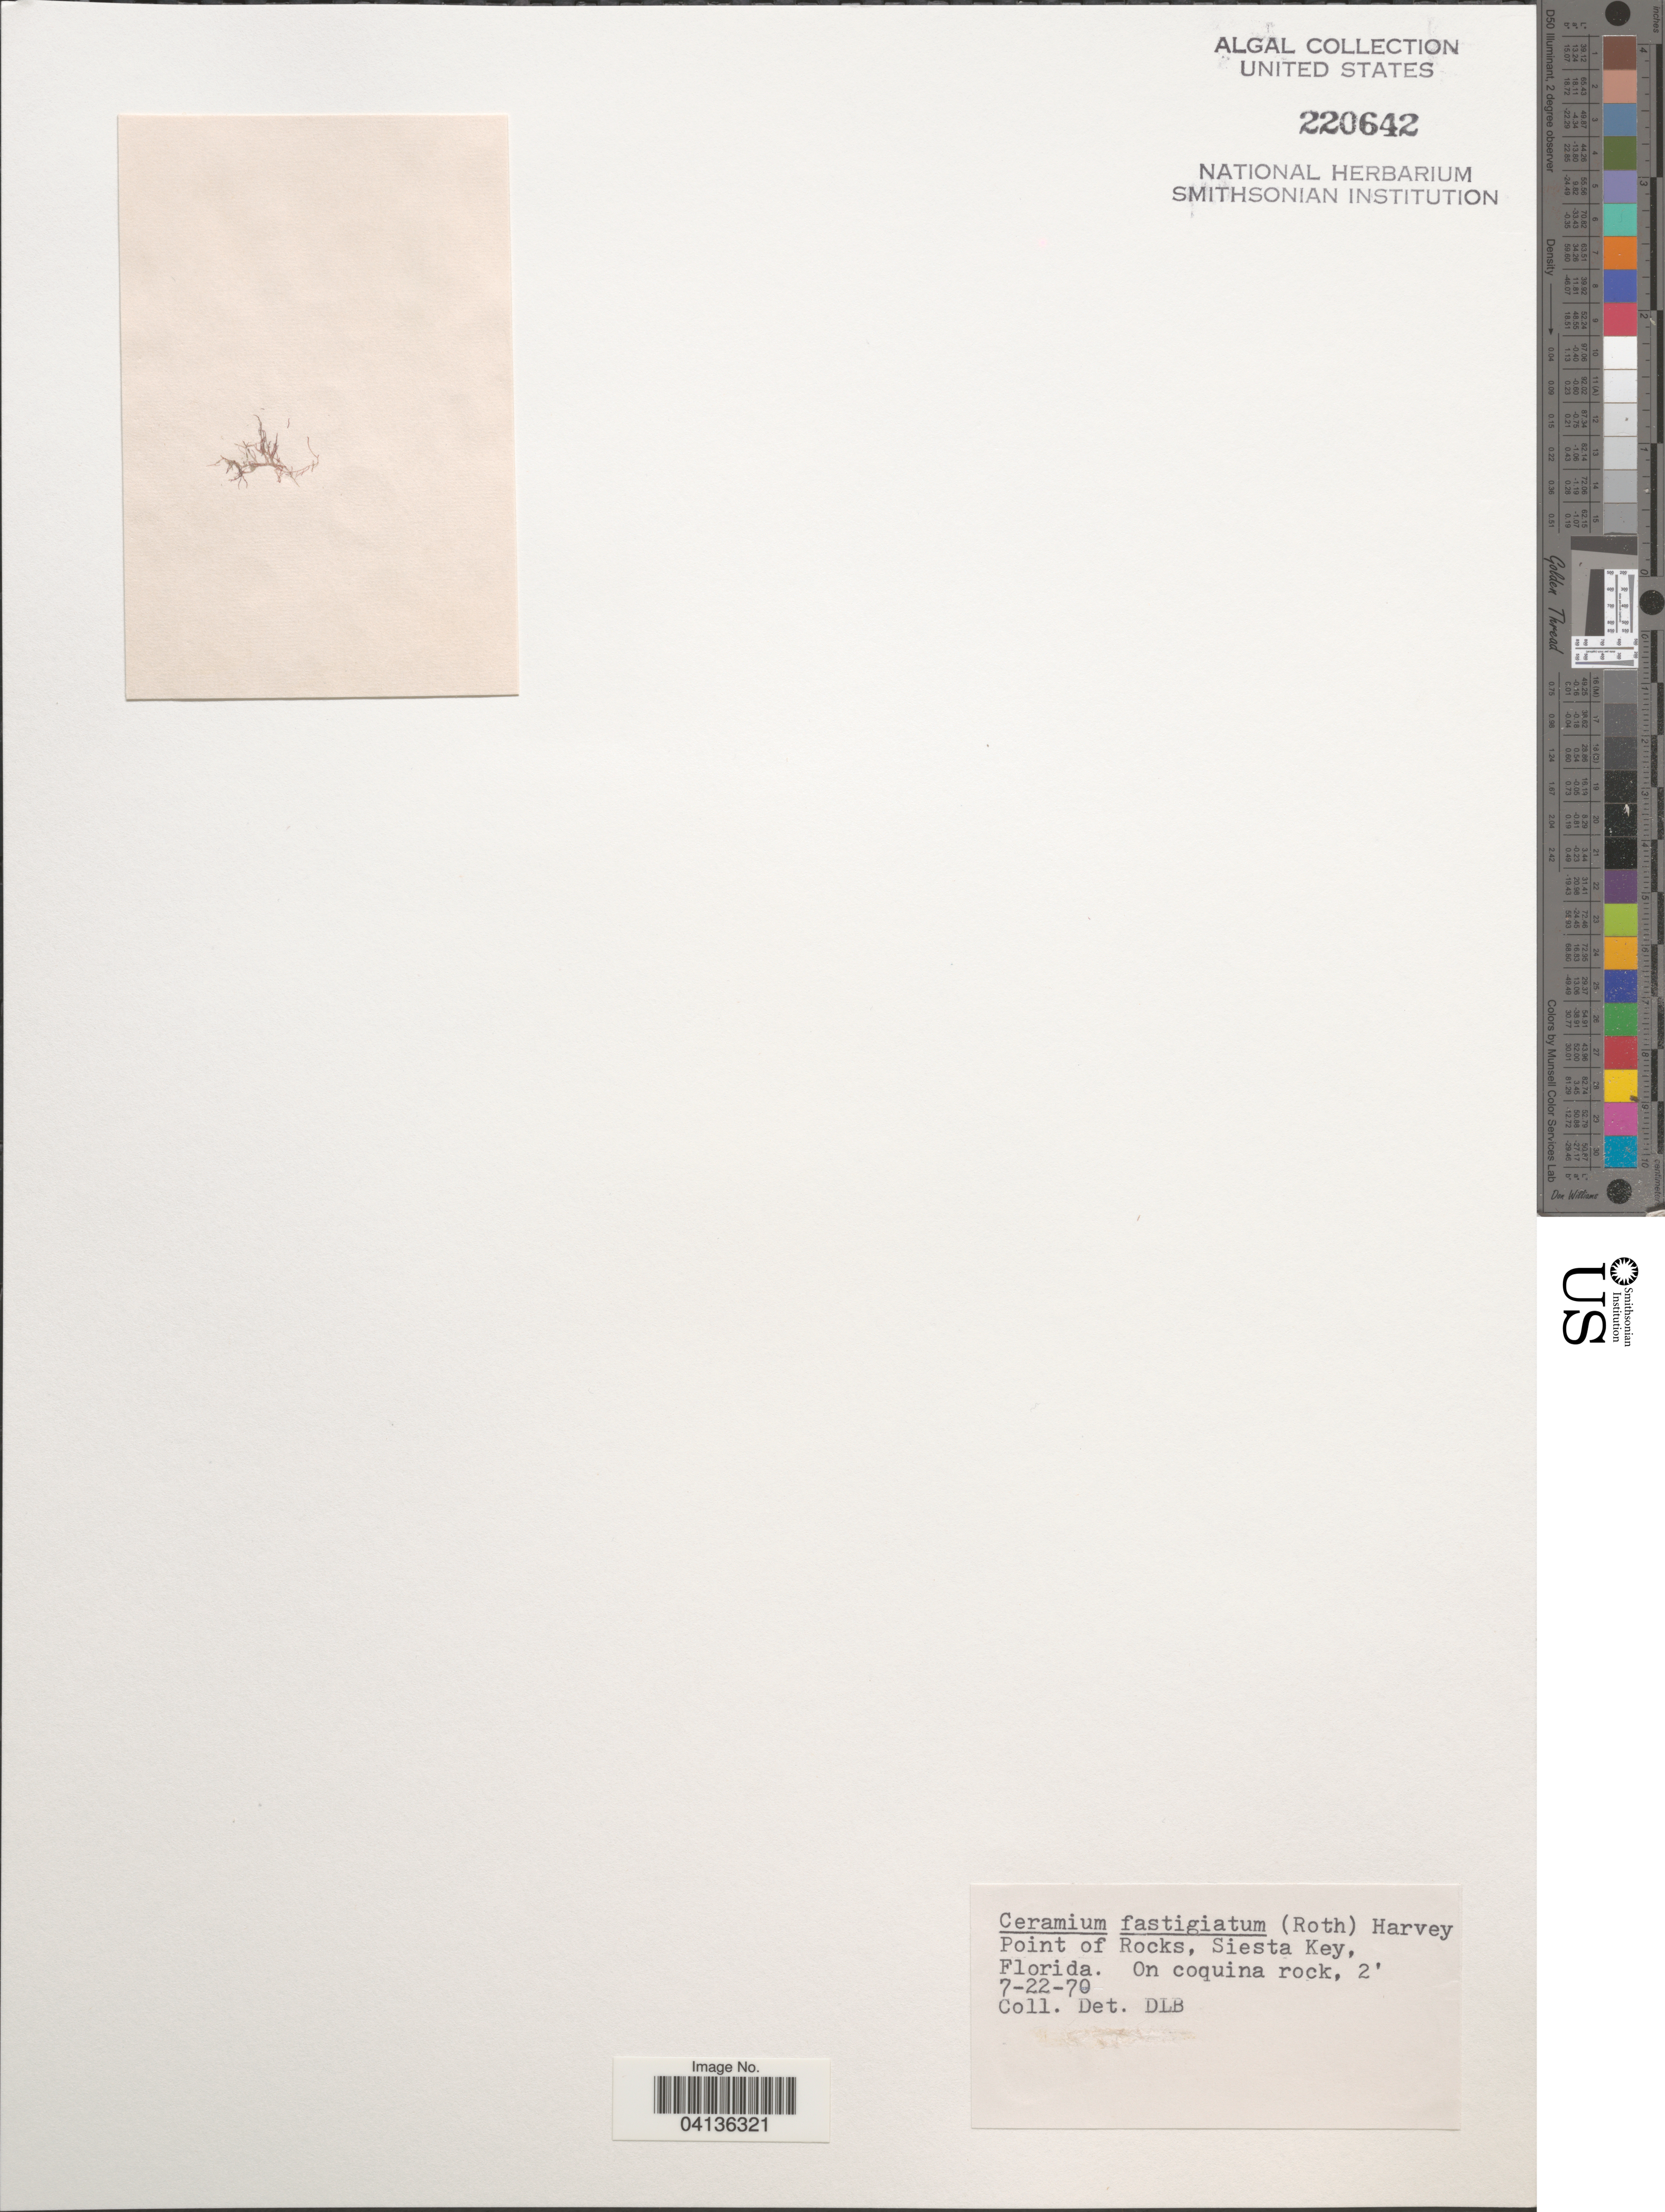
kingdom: Plantae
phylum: Rhodophyta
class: Florideophyceae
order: Ceramiales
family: Ceramiaceae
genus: Ceramium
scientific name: Ceramium fastigiatum f. flaccida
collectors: D. L. B.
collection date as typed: Transcribed d/m/y: 22/7/70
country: United States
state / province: Florida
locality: Point of Rocks, Siesta Key.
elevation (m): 1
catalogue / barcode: US 220642